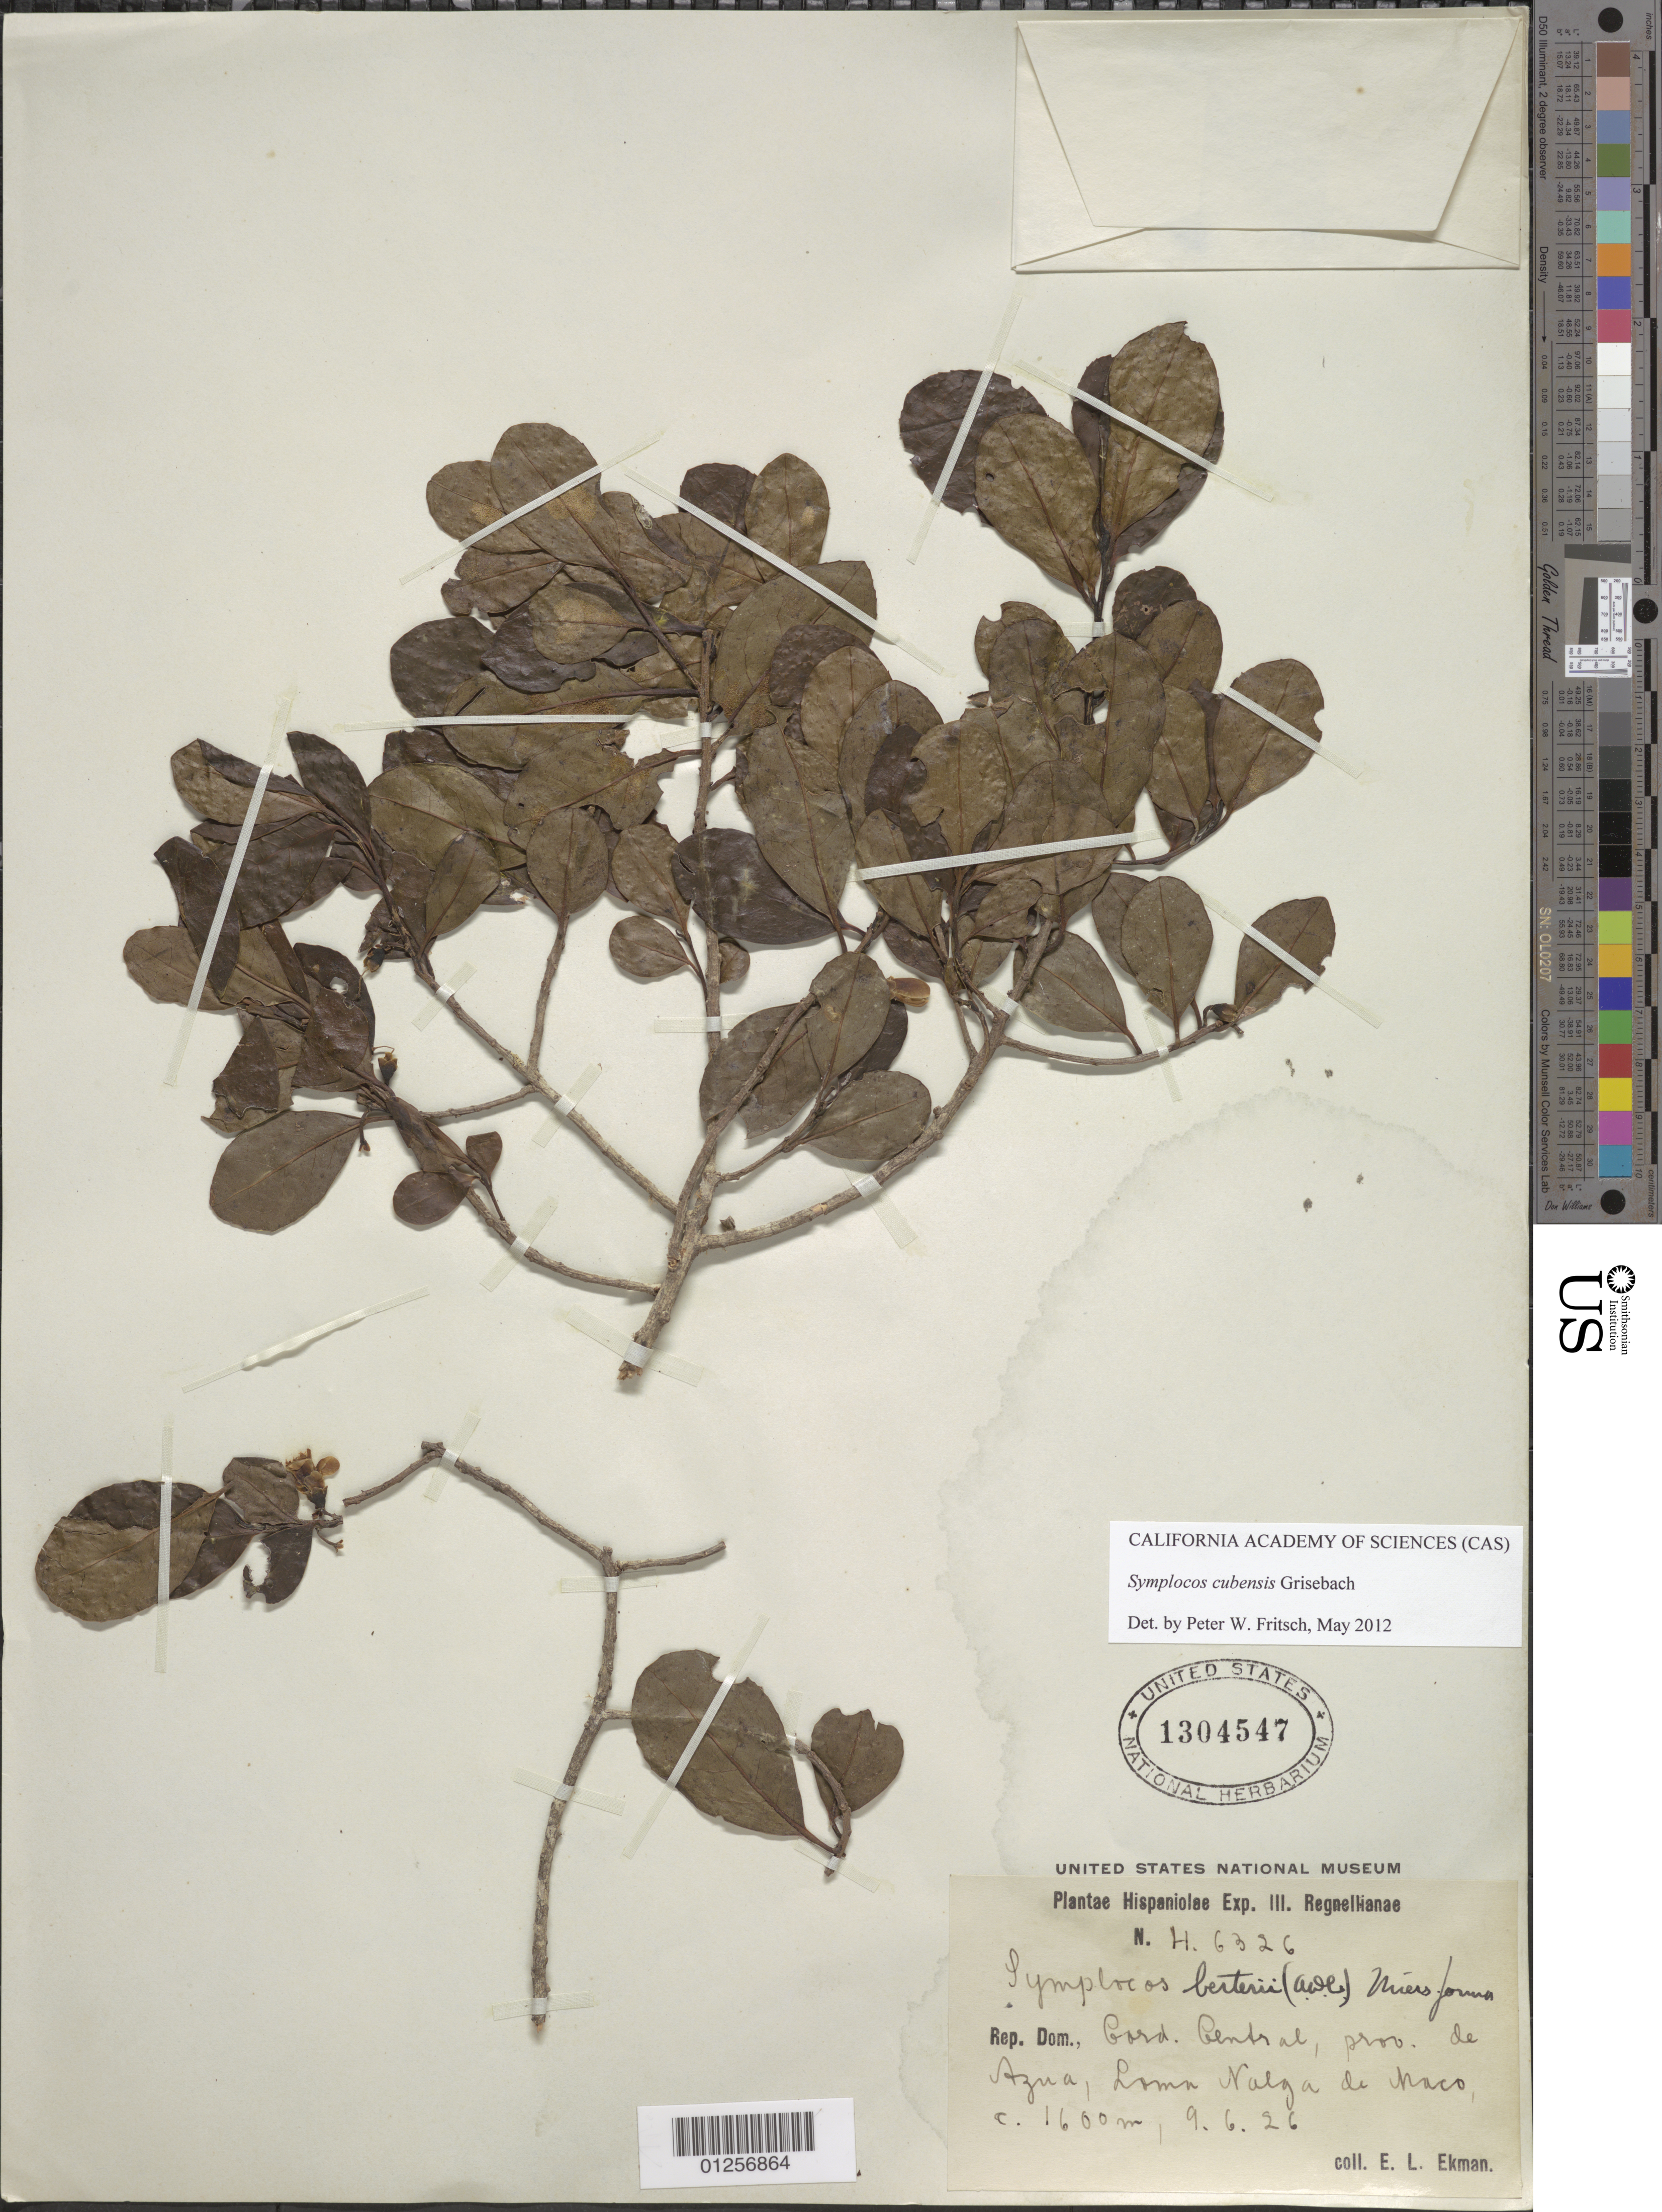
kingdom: Plantae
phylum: Tracheophyta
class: Magnoliopsida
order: Ericales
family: Symplocaceae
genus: Symplocos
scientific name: Symplocos cubensis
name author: Griseb.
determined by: Fritsch, Peter W.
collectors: E. L. Ekman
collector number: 6326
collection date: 1926-06-09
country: Dominican Republic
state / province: Azua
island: Hispaniola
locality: Cordillera Central, Loma Nalga de Maco.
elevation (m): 1600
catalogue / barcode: US 1304547